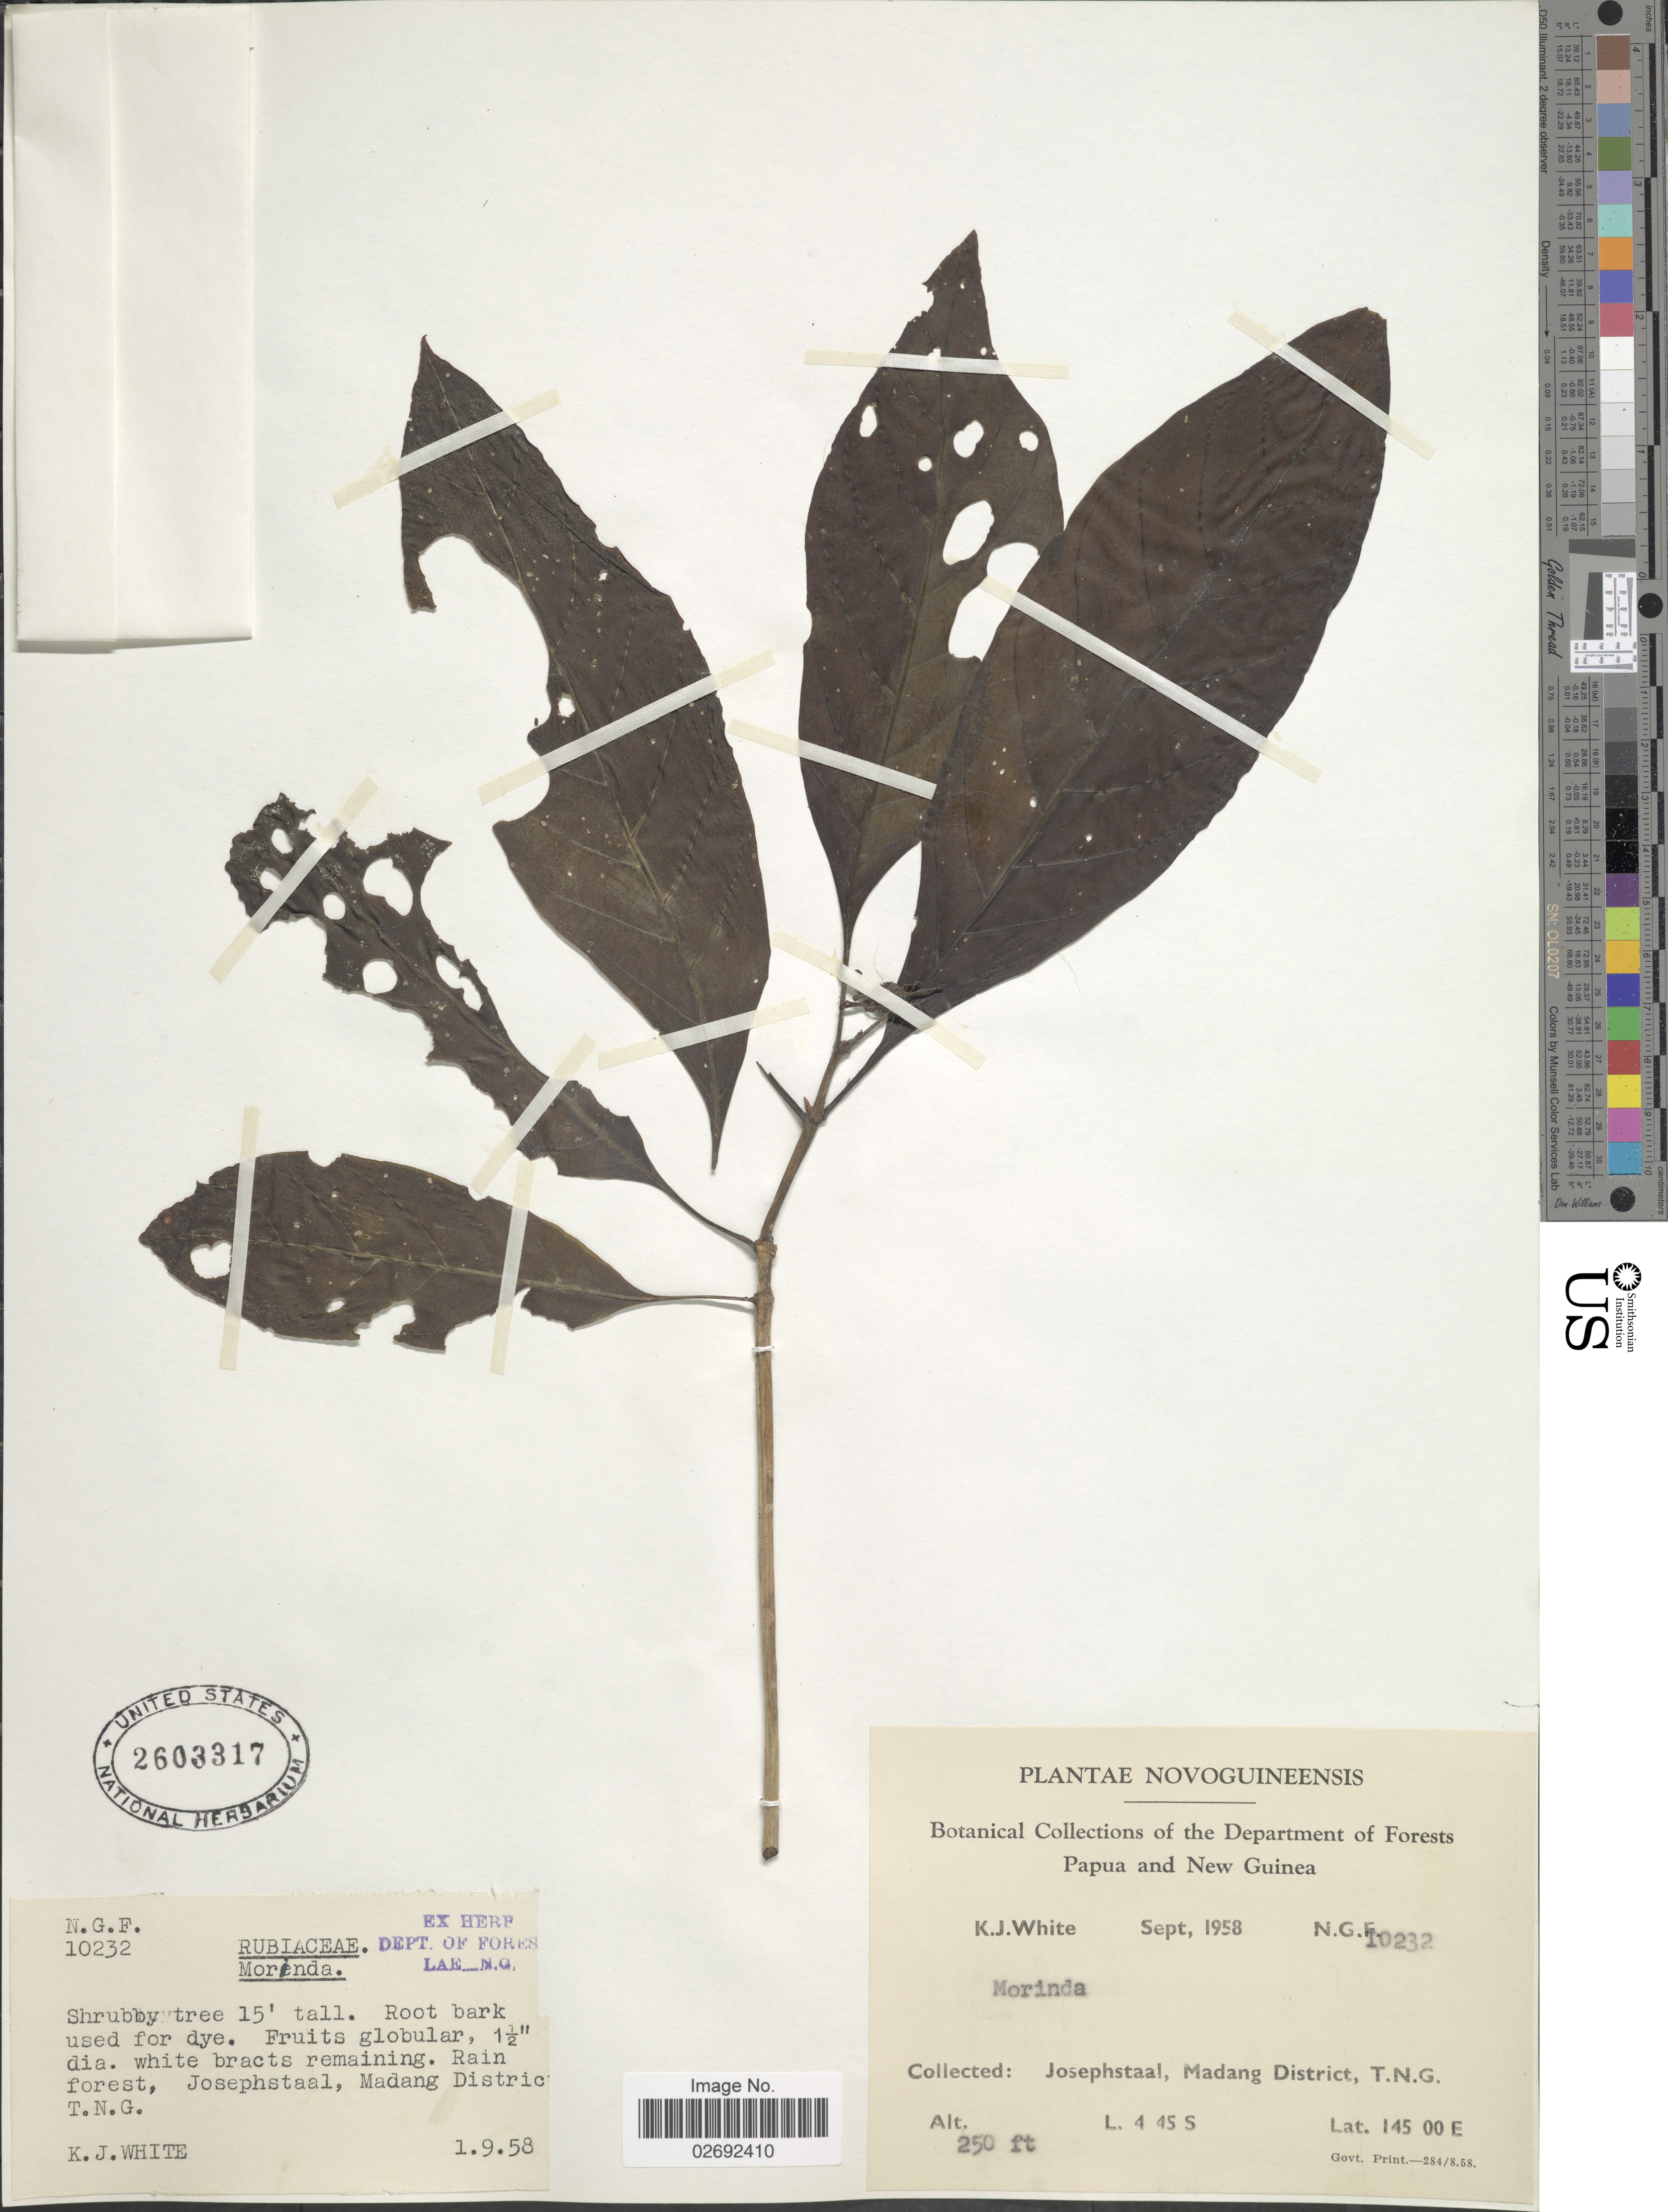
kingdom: Plantae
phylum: Tracheophyta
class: Magnoliopsida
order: Gentianales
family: Rubiaceae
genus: Morinda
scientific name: Morinda sp.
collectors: K. J. White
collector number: N.G.F. 10232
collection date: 1958-09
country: Papua New Guinea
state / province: Madang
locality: Josephstaal, Madang District, T.N.G.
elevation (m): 76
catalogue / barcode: US 2603317